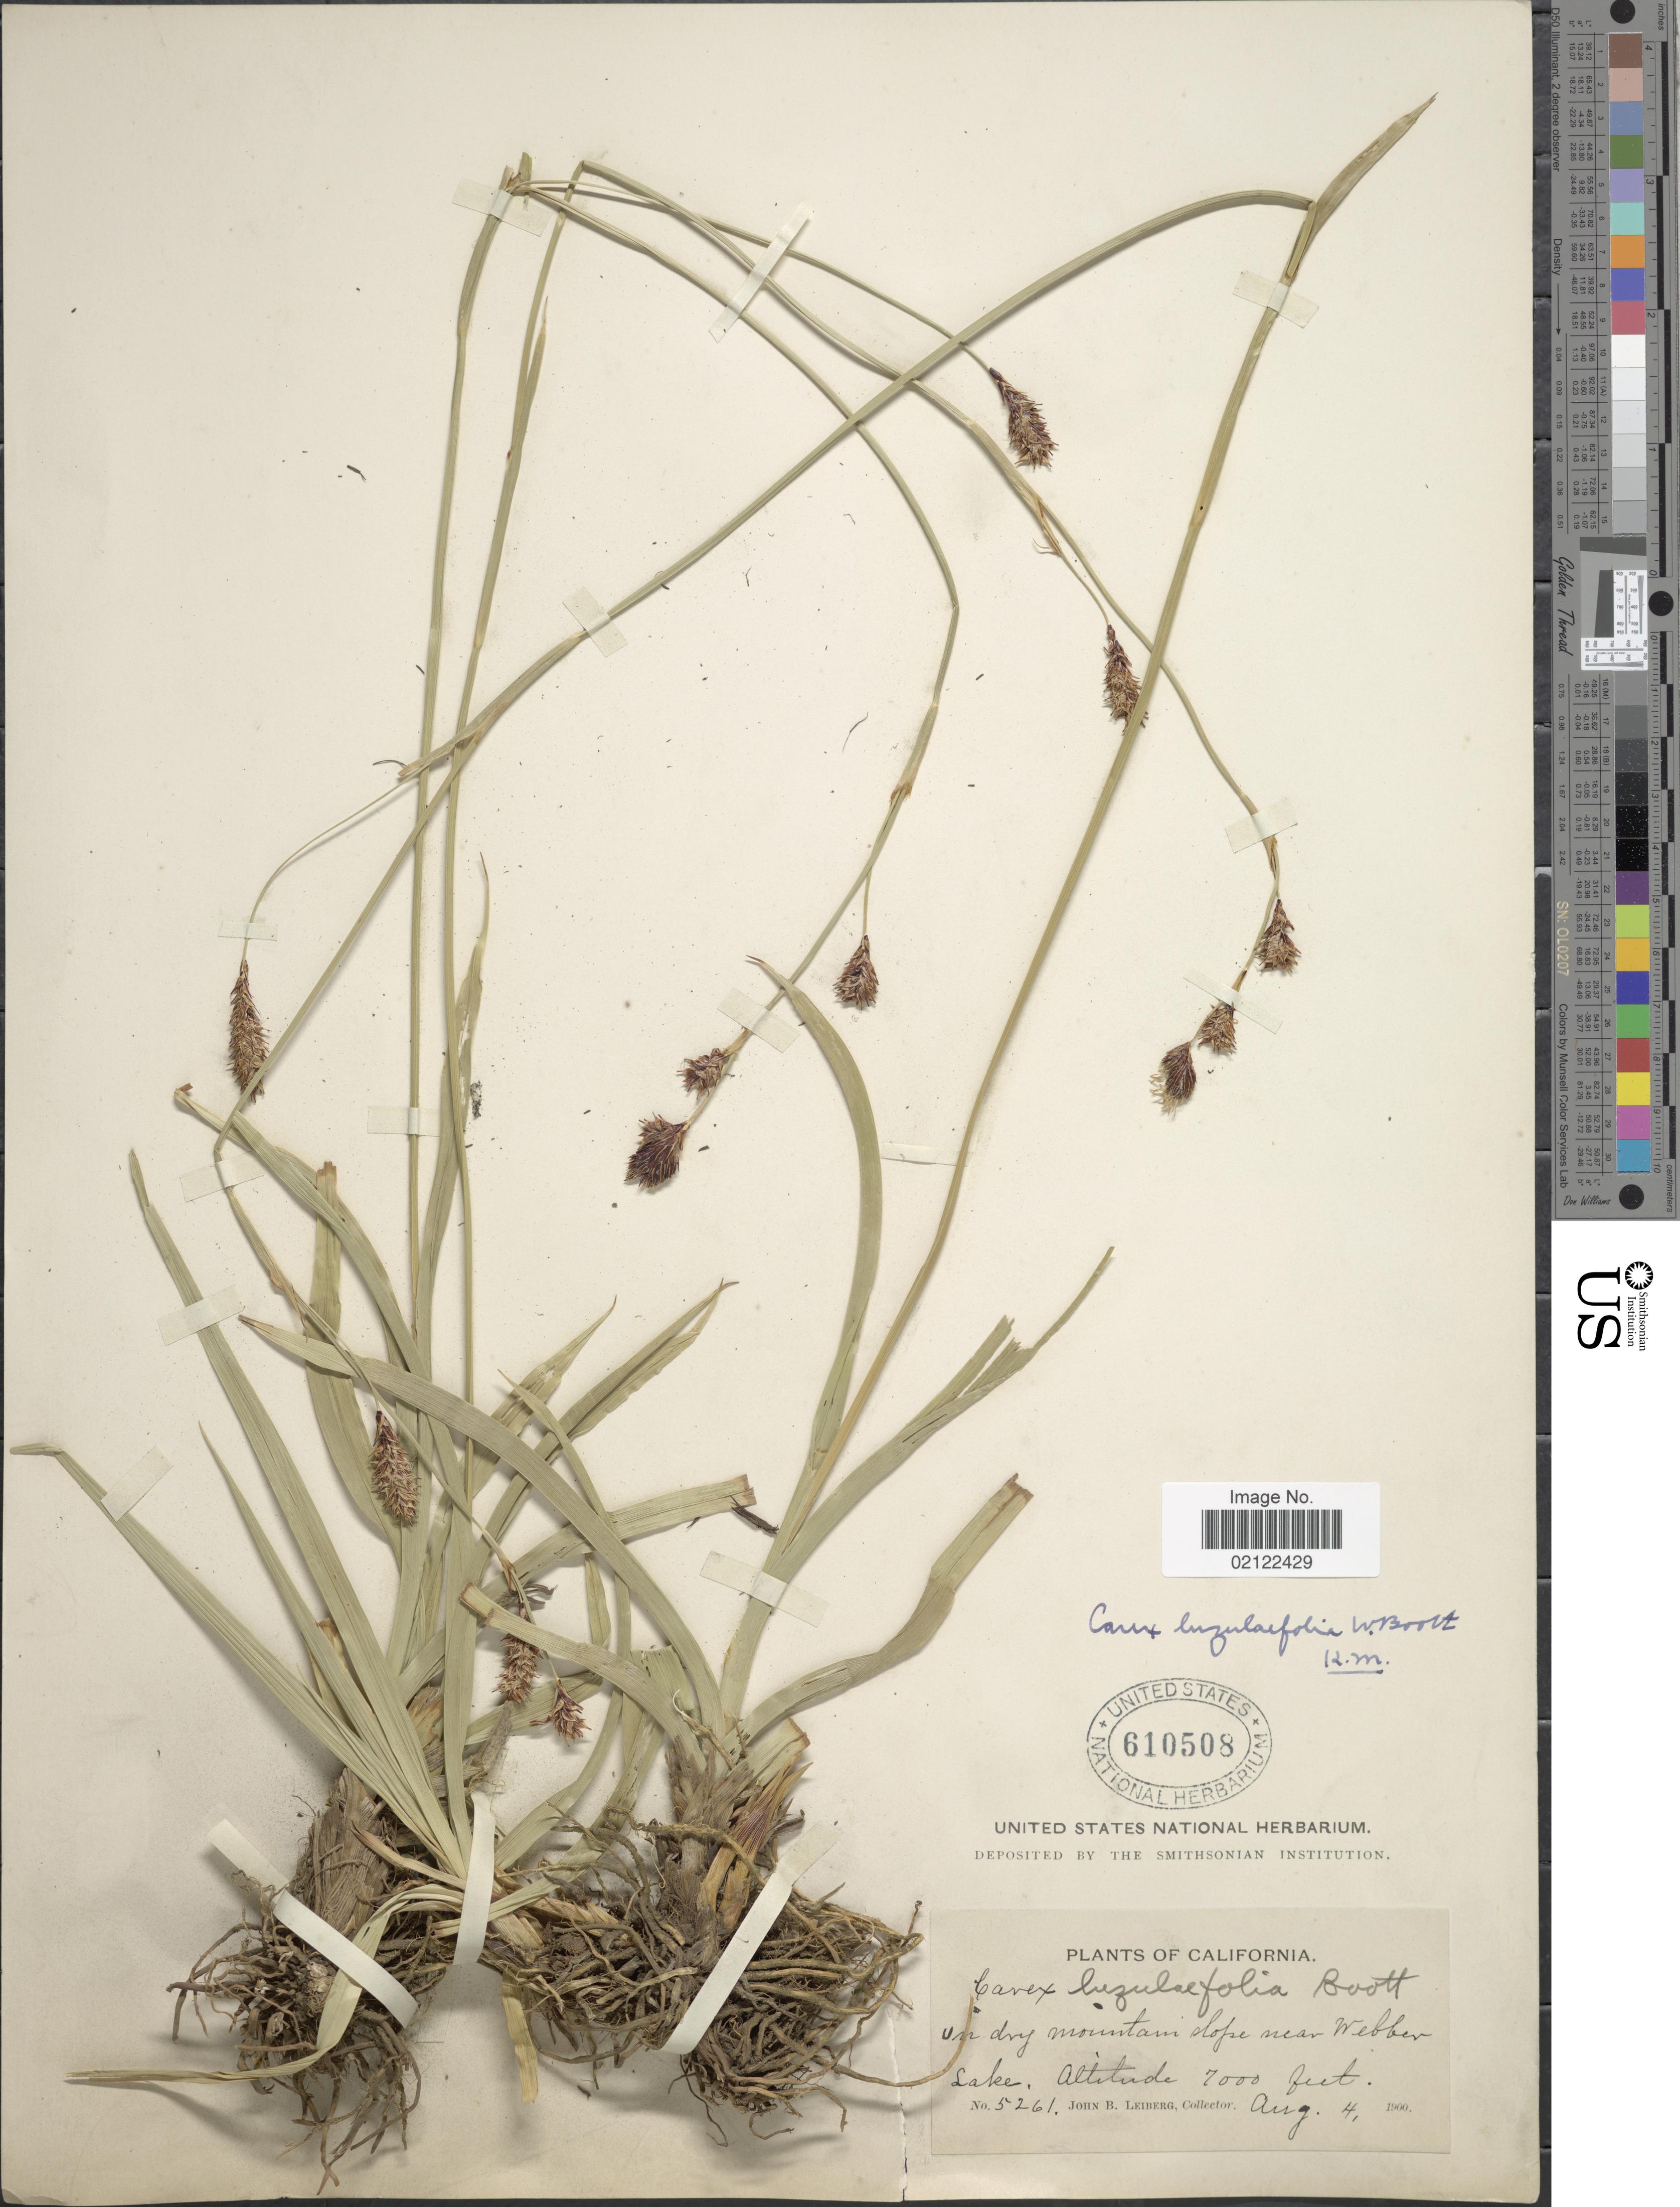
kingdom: Plantae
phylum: Tracheophyta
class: Liliopsida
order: Poales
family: Cyperaceae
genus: Carex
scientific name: Carex luzulifolia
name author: W. Boott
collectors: J. B. Leiberg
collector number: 5261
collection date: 1900-08-04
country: United States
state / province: California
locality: In dry mountain slope near Webber Lake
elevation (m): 2134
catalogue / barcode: US 610508